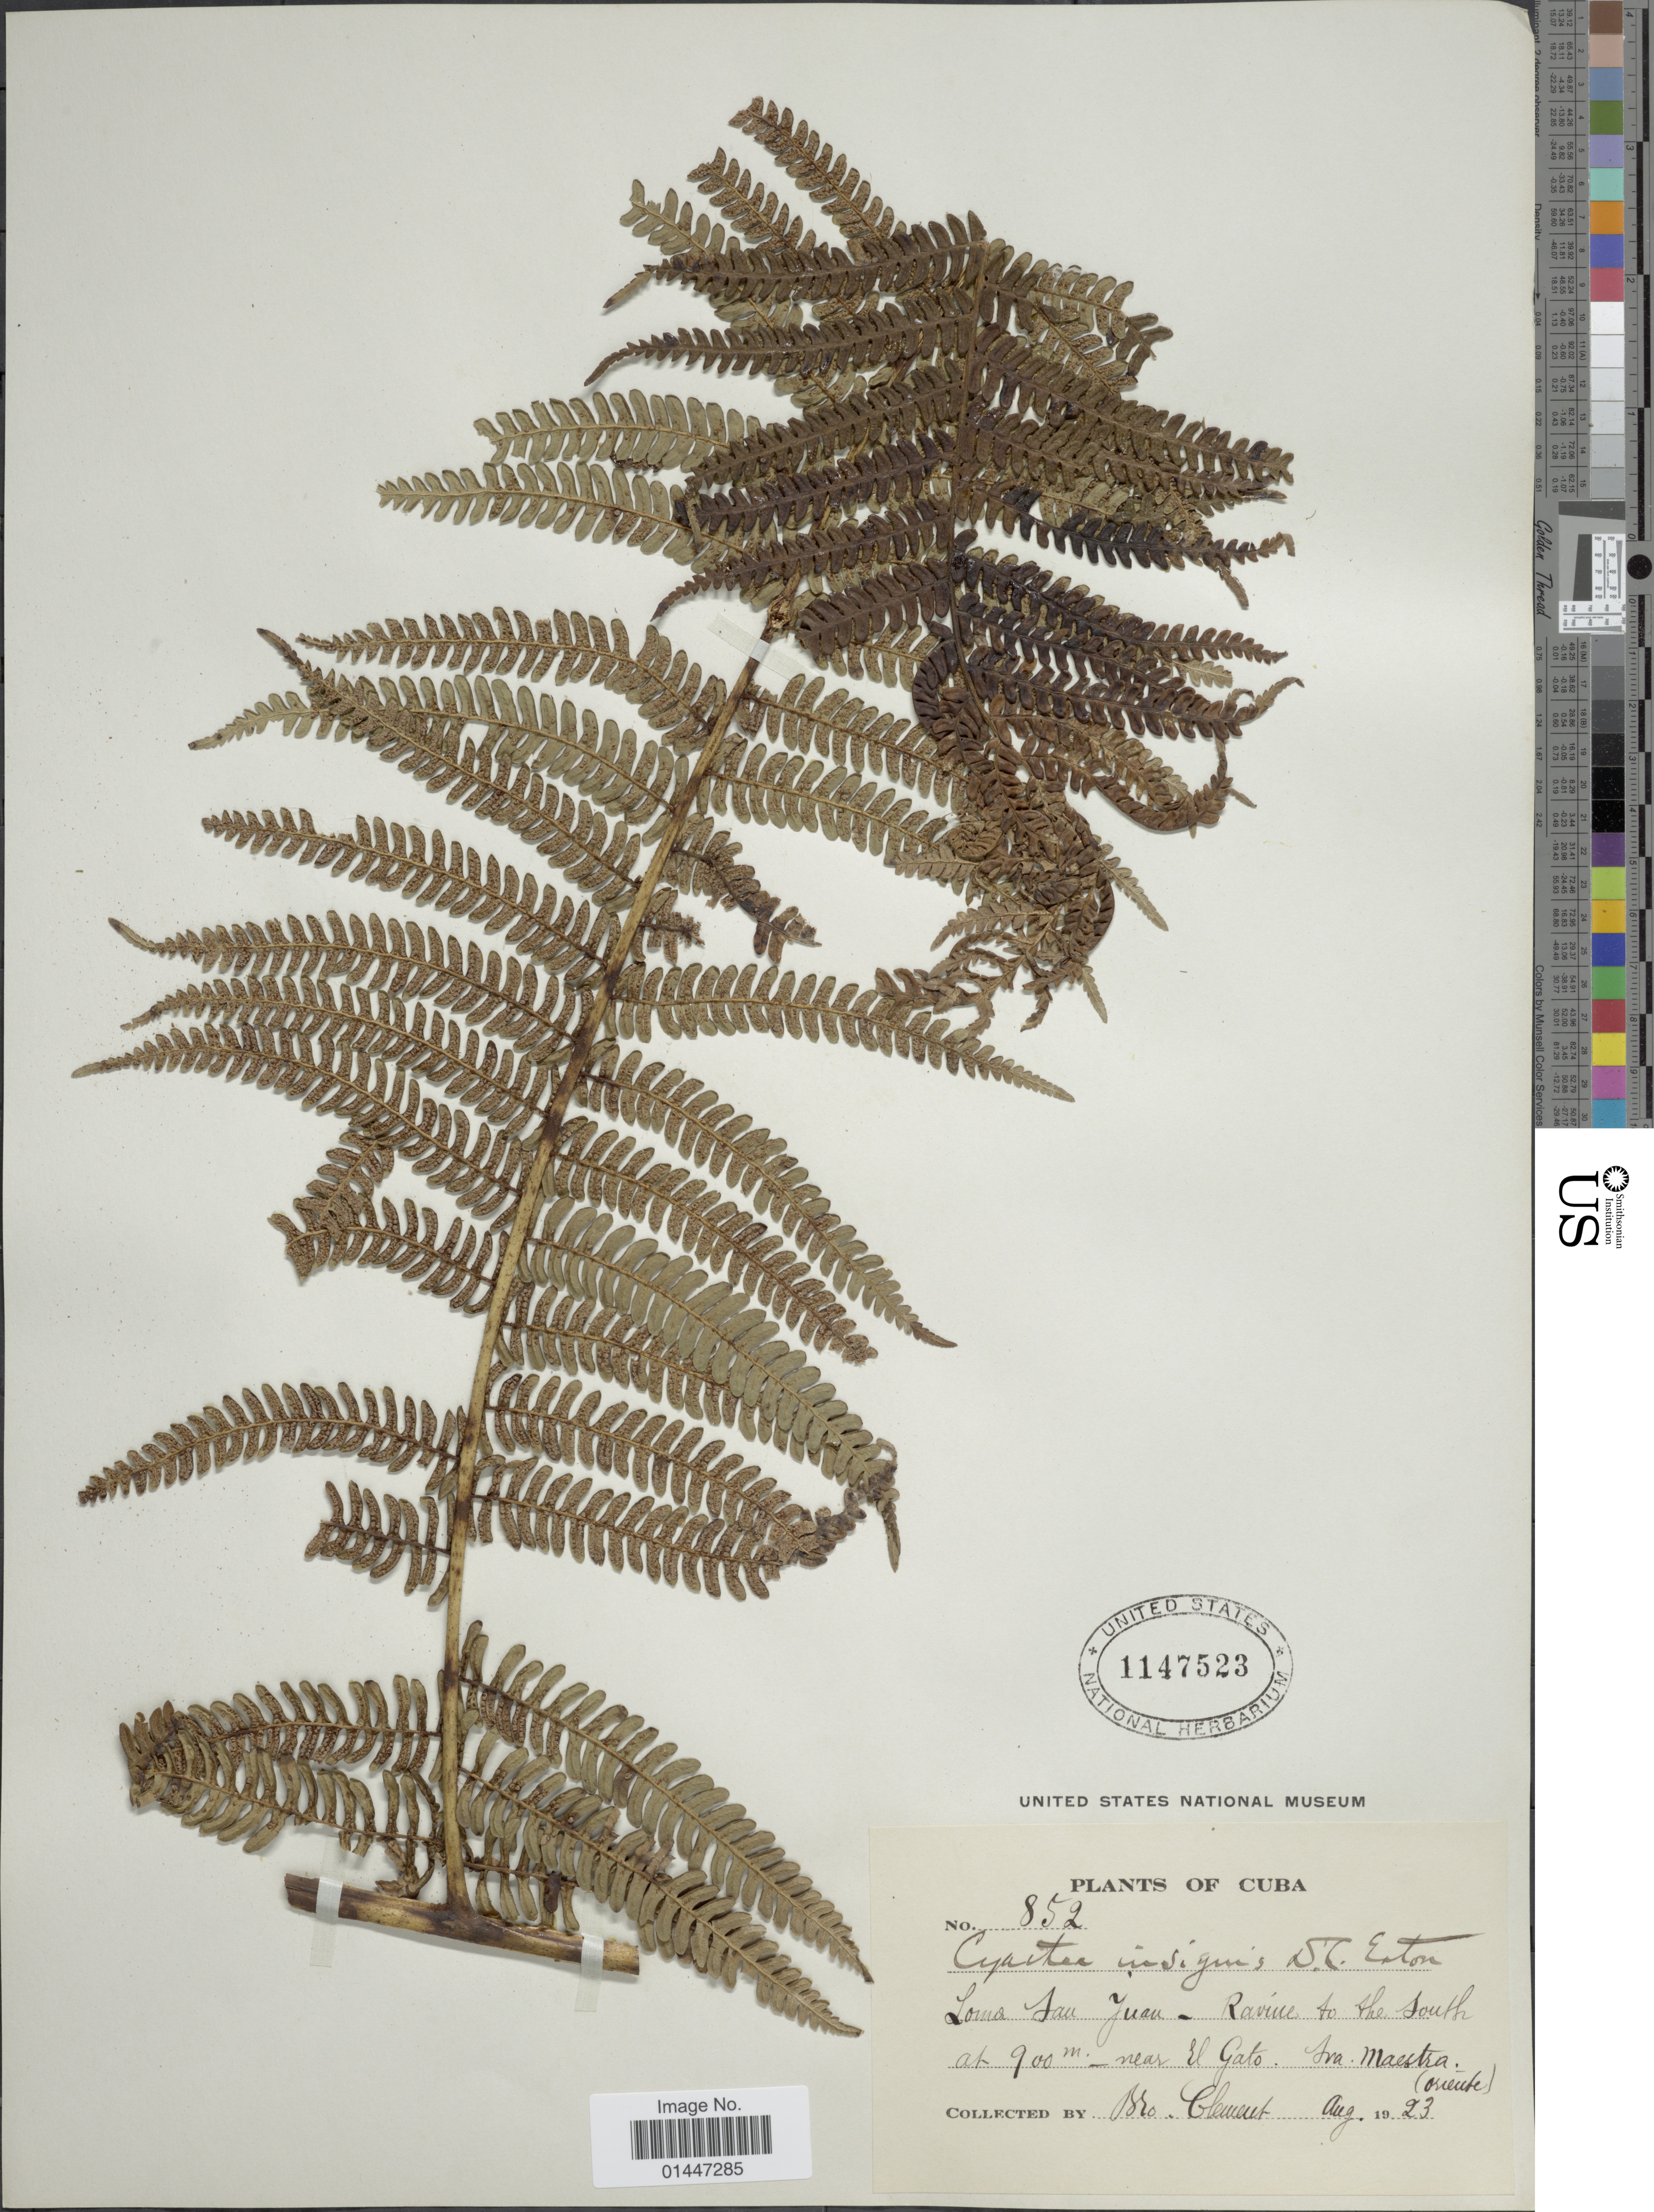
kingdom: Plantae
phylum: Tracheophyta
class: Polypodiopsida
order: Cyatheales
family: Cyatheaceae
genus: Sphaeropteris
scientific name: Sphaeropteris insignis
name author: (Eaton) R.M. Tryon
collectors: B. Clement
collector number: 852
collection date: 1923-08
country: Cuba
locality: Loma San Juan - Ravine to the south- near El Gato. Sra. [Sierra] Maestra (oriente)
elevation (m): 900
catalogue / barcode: US 1147523